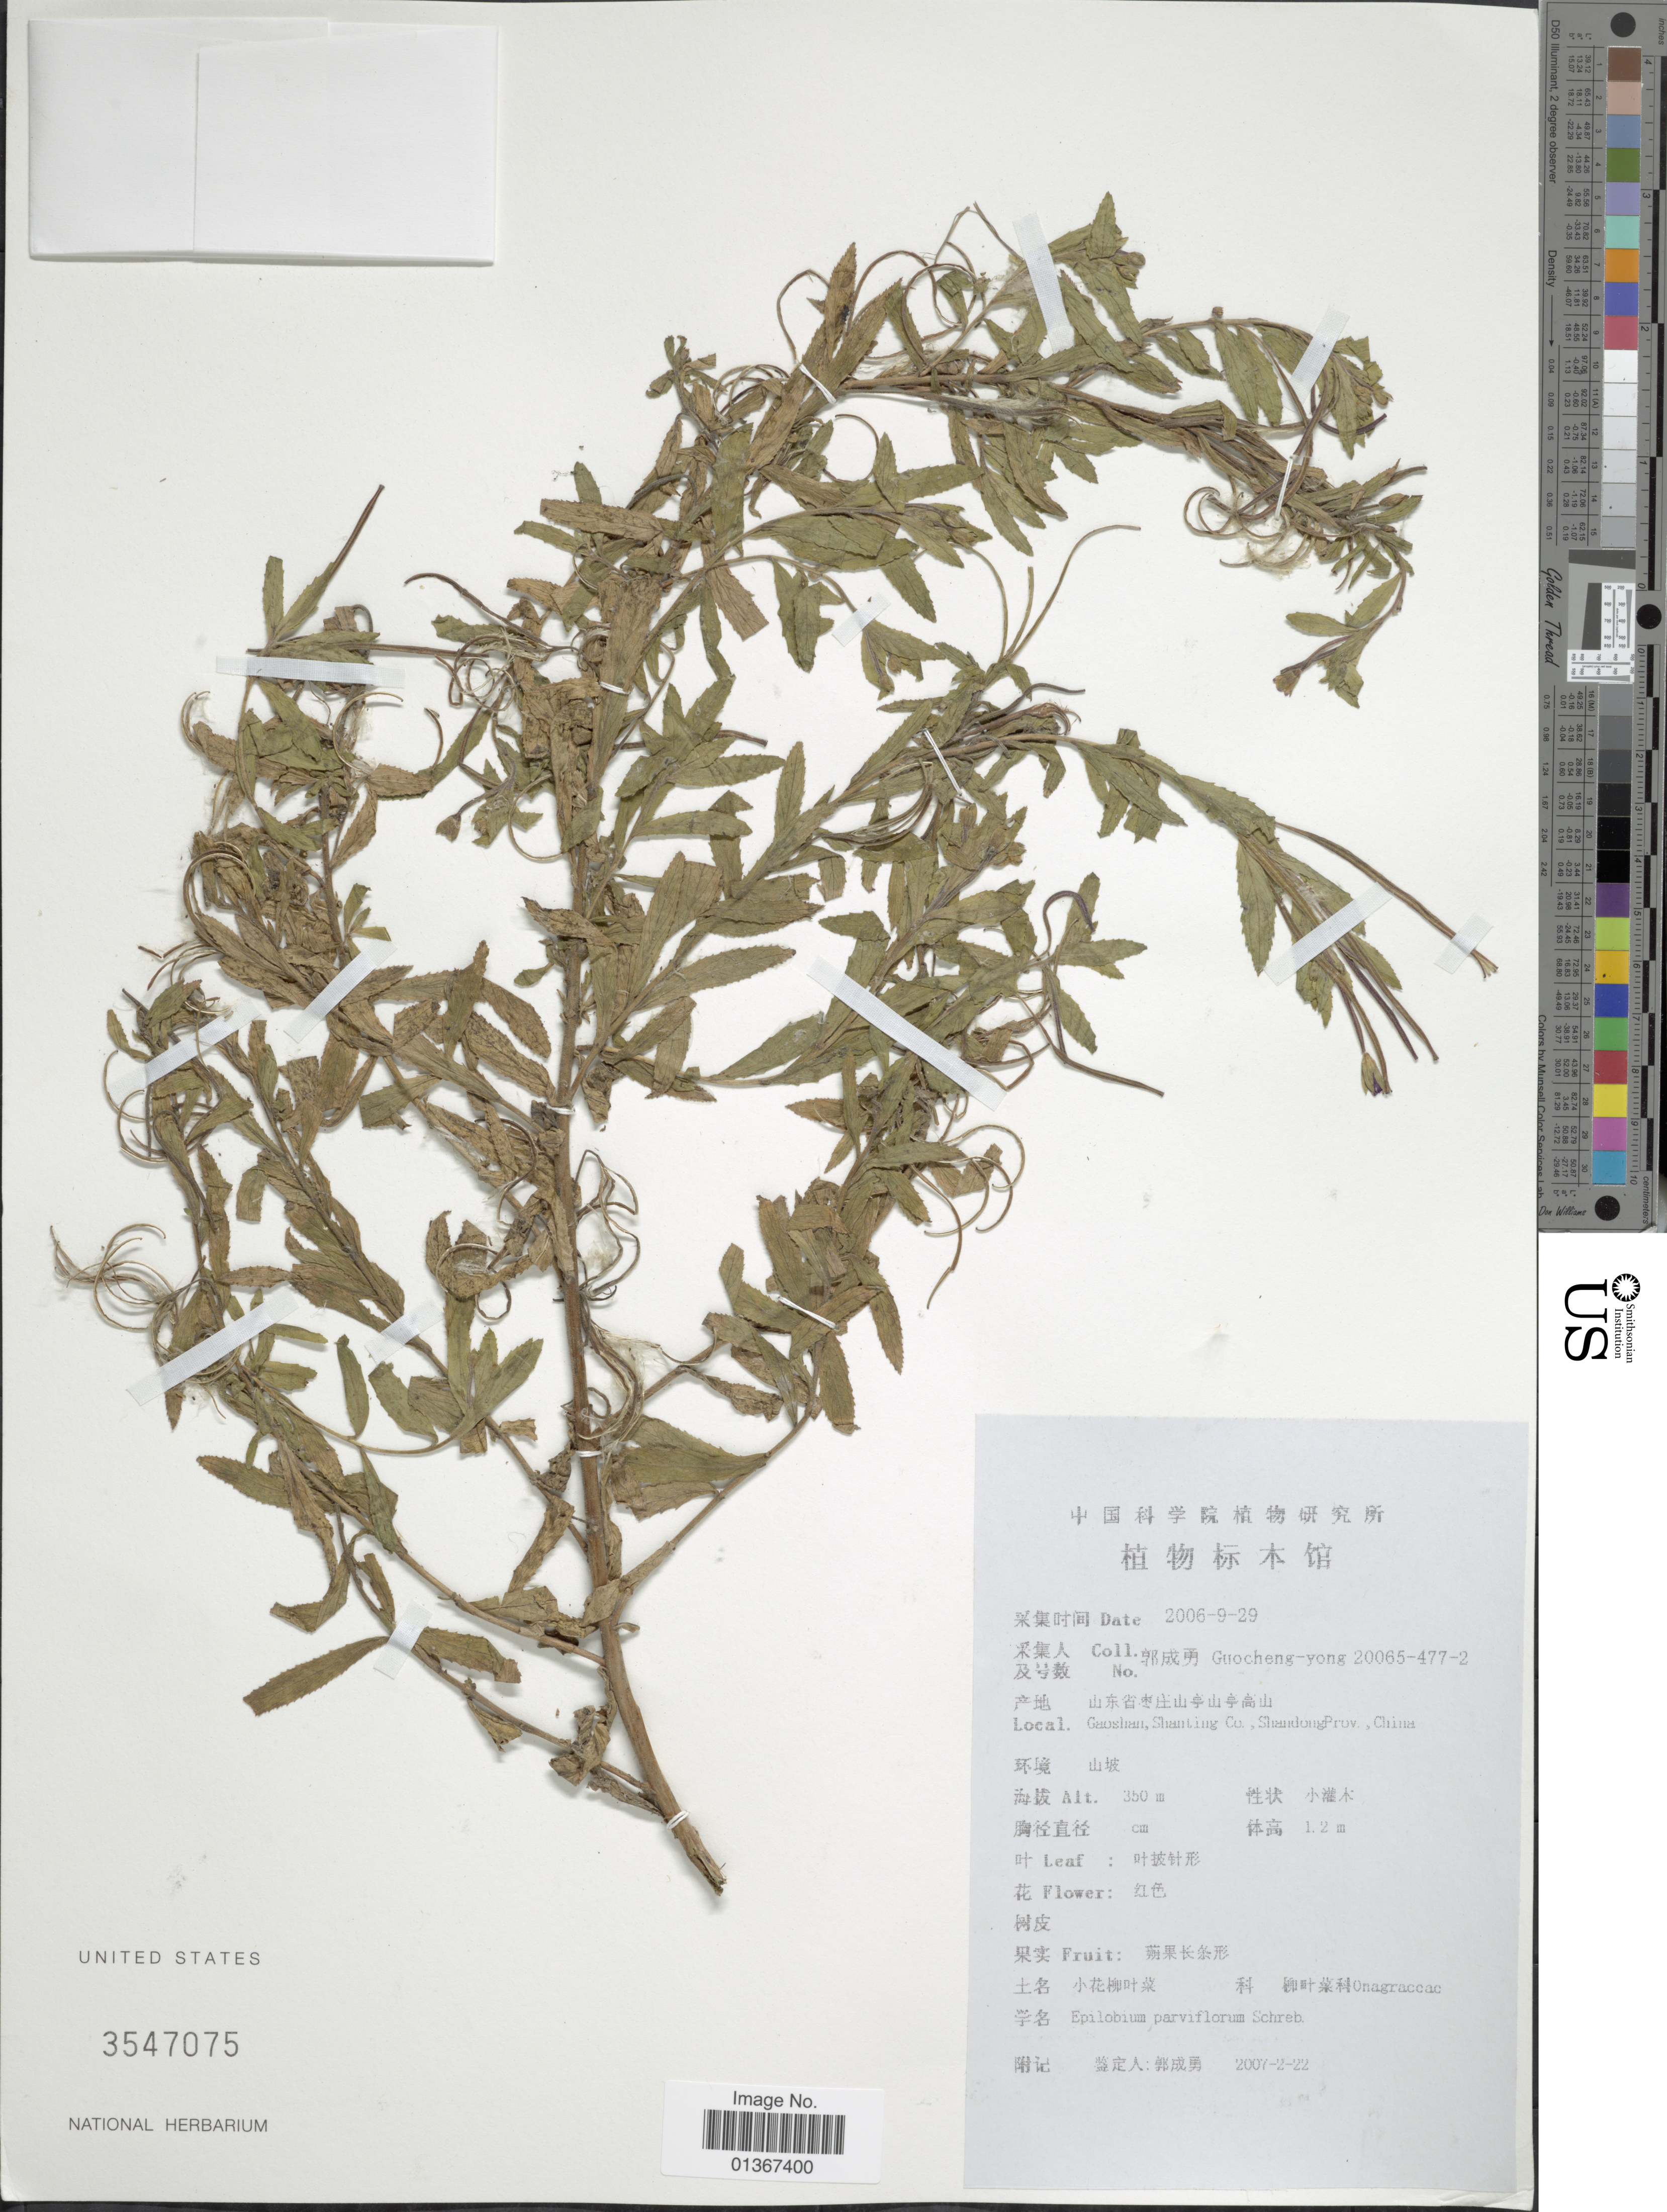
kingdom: Plantae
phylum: Tracheophyta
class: Magnoliopsida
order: Myrtales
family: Onagraceae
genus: Epilobium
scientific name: Epilobium parviflorum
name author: Schreb.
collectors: Guo cheng-yong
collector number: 20065-477-2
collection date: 2006-09-29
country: China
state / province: Shandong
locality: Gaoshan, Shanting Co. [interpreted]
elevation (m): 350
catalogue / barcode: US 3547075